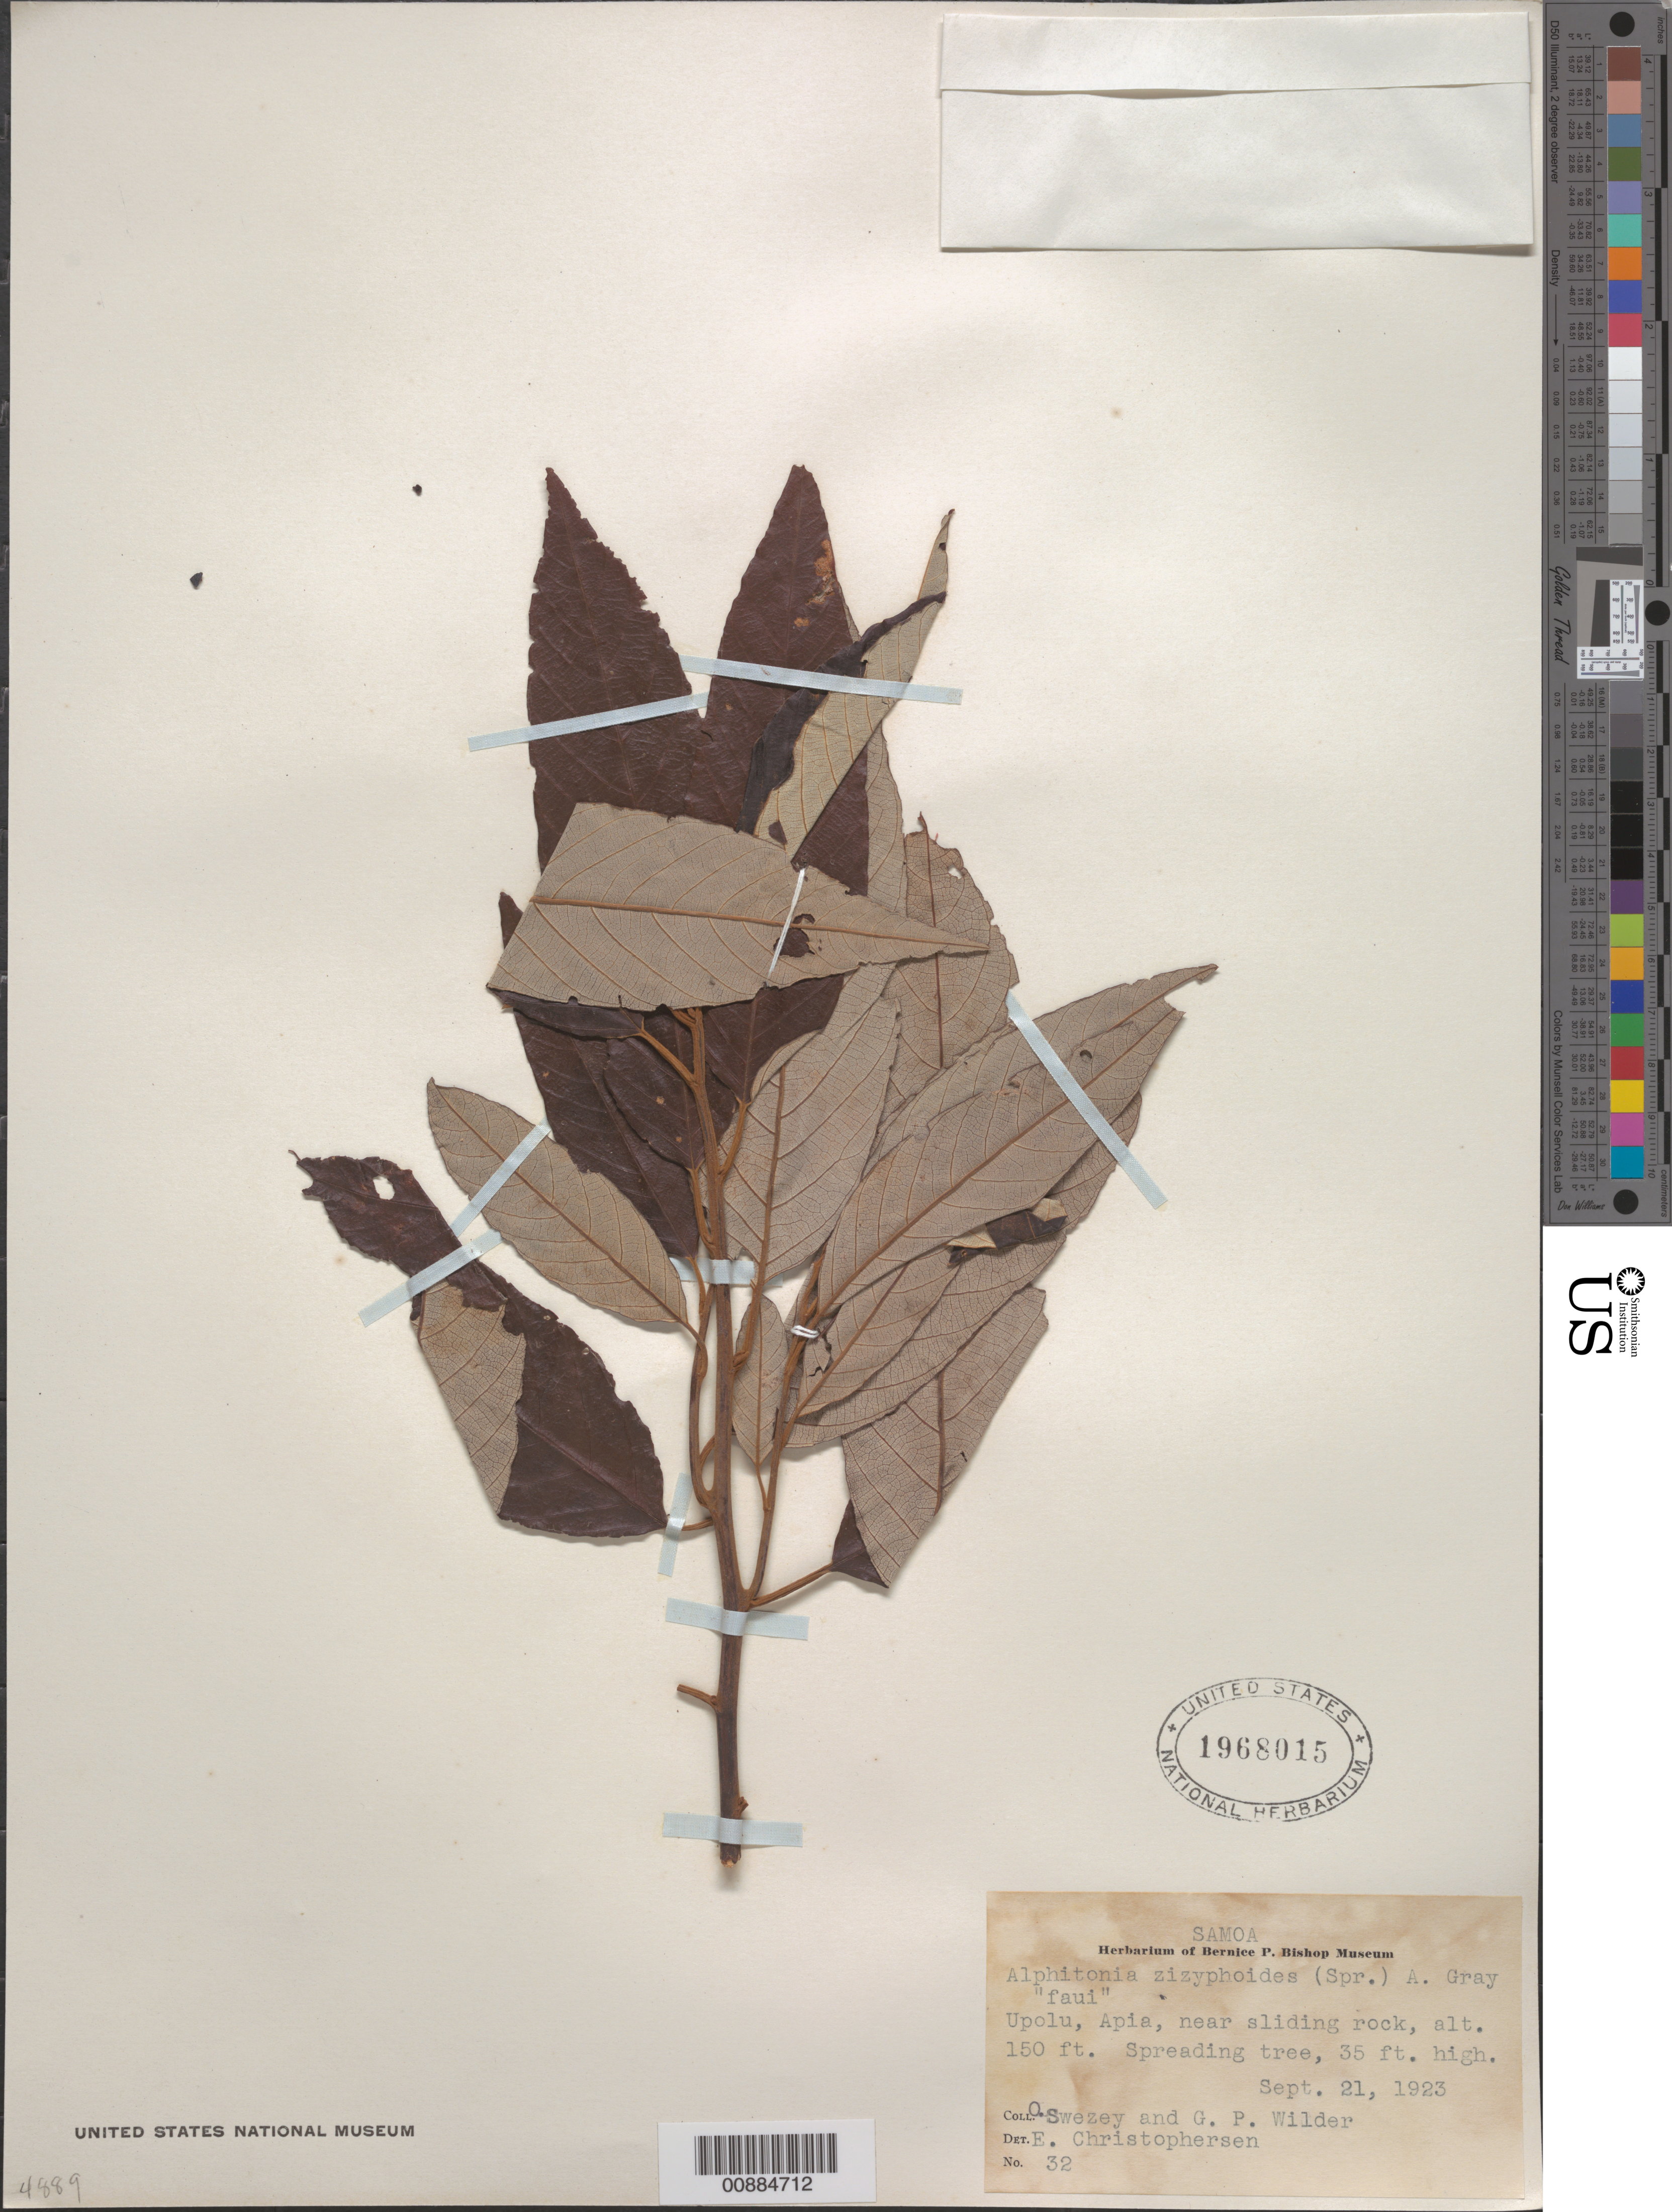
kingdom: Plantae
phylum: Tracheophyta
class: Magnoliopsida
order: Rosales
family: Rhamnaceae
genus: Alphitonia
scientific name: Alphitonia zizyphoides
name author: (Sol. ex Spreng.) A. Gray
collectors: O. H. Swezey & G. Wilder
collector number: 32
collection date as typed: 21 Sep 1923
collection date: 1923-09-21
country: Samoa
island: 'Upolu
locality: Apia, near sliding rock.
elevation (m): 46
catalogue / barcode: US 1968015